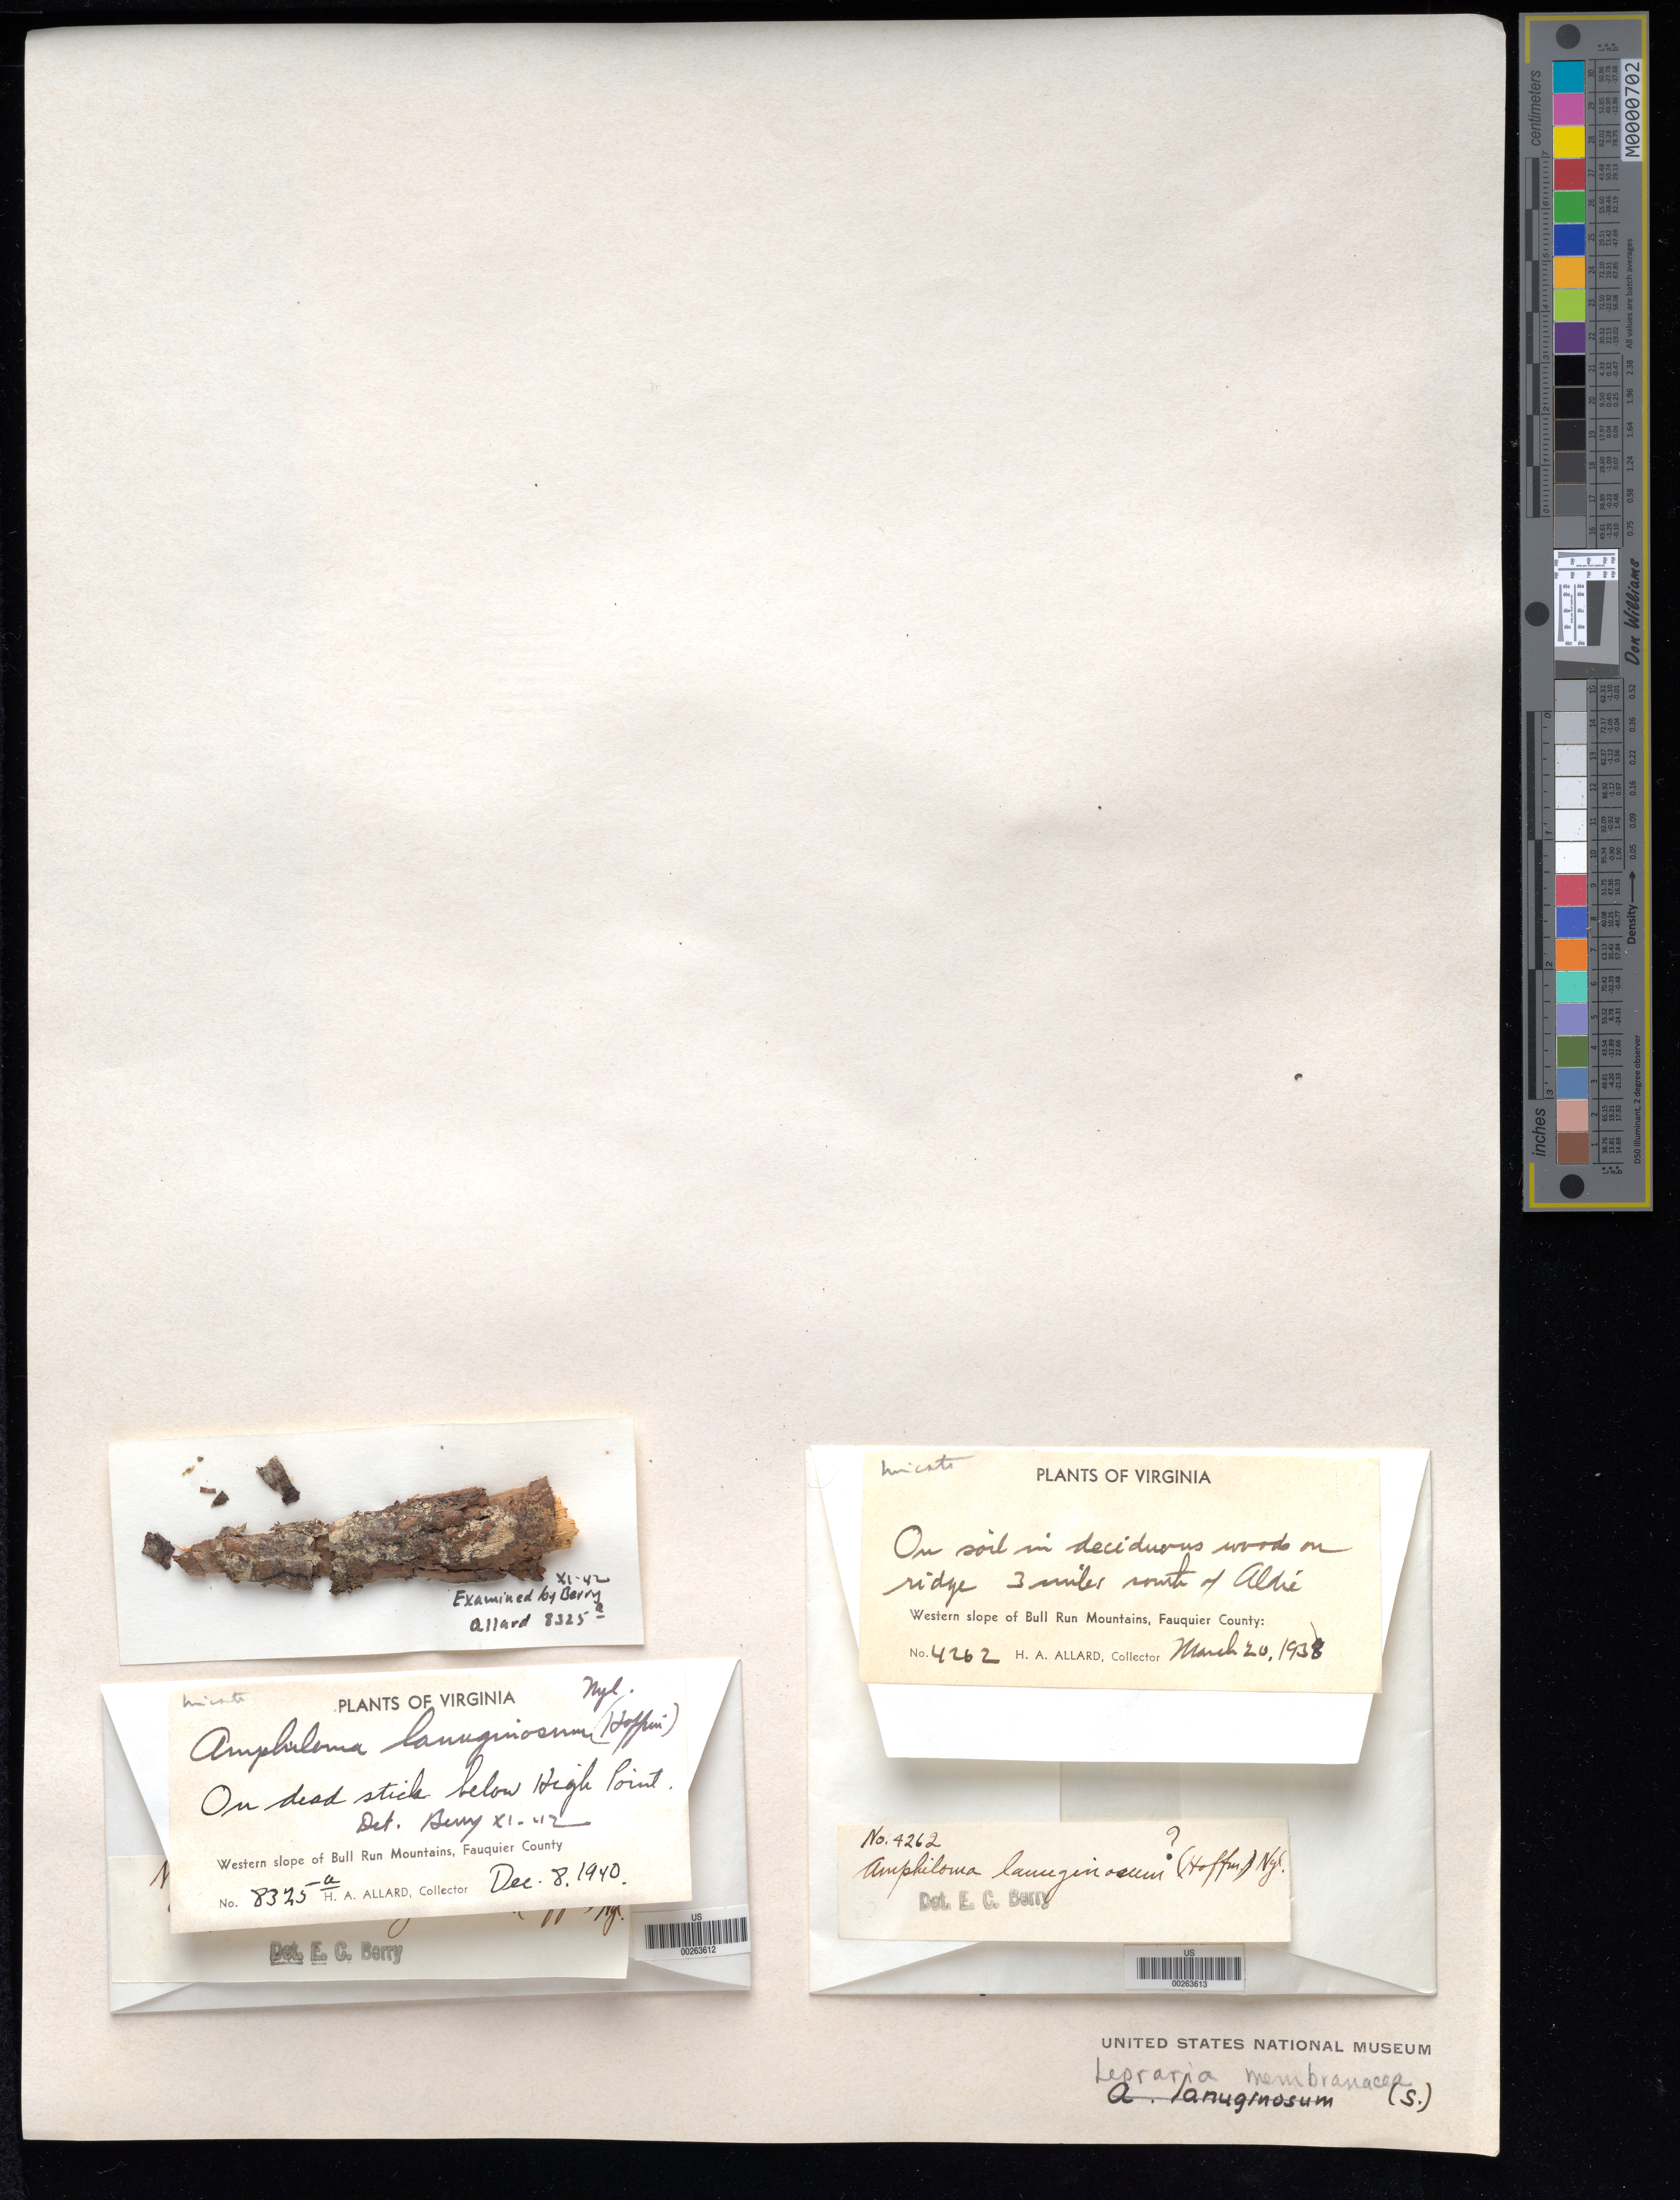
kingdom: Fungi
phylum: Ascomycota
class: Lecanoromycetes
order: Lecanorales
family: Stereocaulaceae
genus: Lepraria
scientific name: Lepraria membranacea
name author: (Dicks.) Vain.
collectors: H. A. Allard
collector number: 8325a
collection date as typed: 08 Dec 1940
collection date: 1940-12-08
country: United States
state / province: Virginia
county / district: Fauquier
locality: Bull run mtns, western slope, below high point high point mtn.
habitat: On dead stick